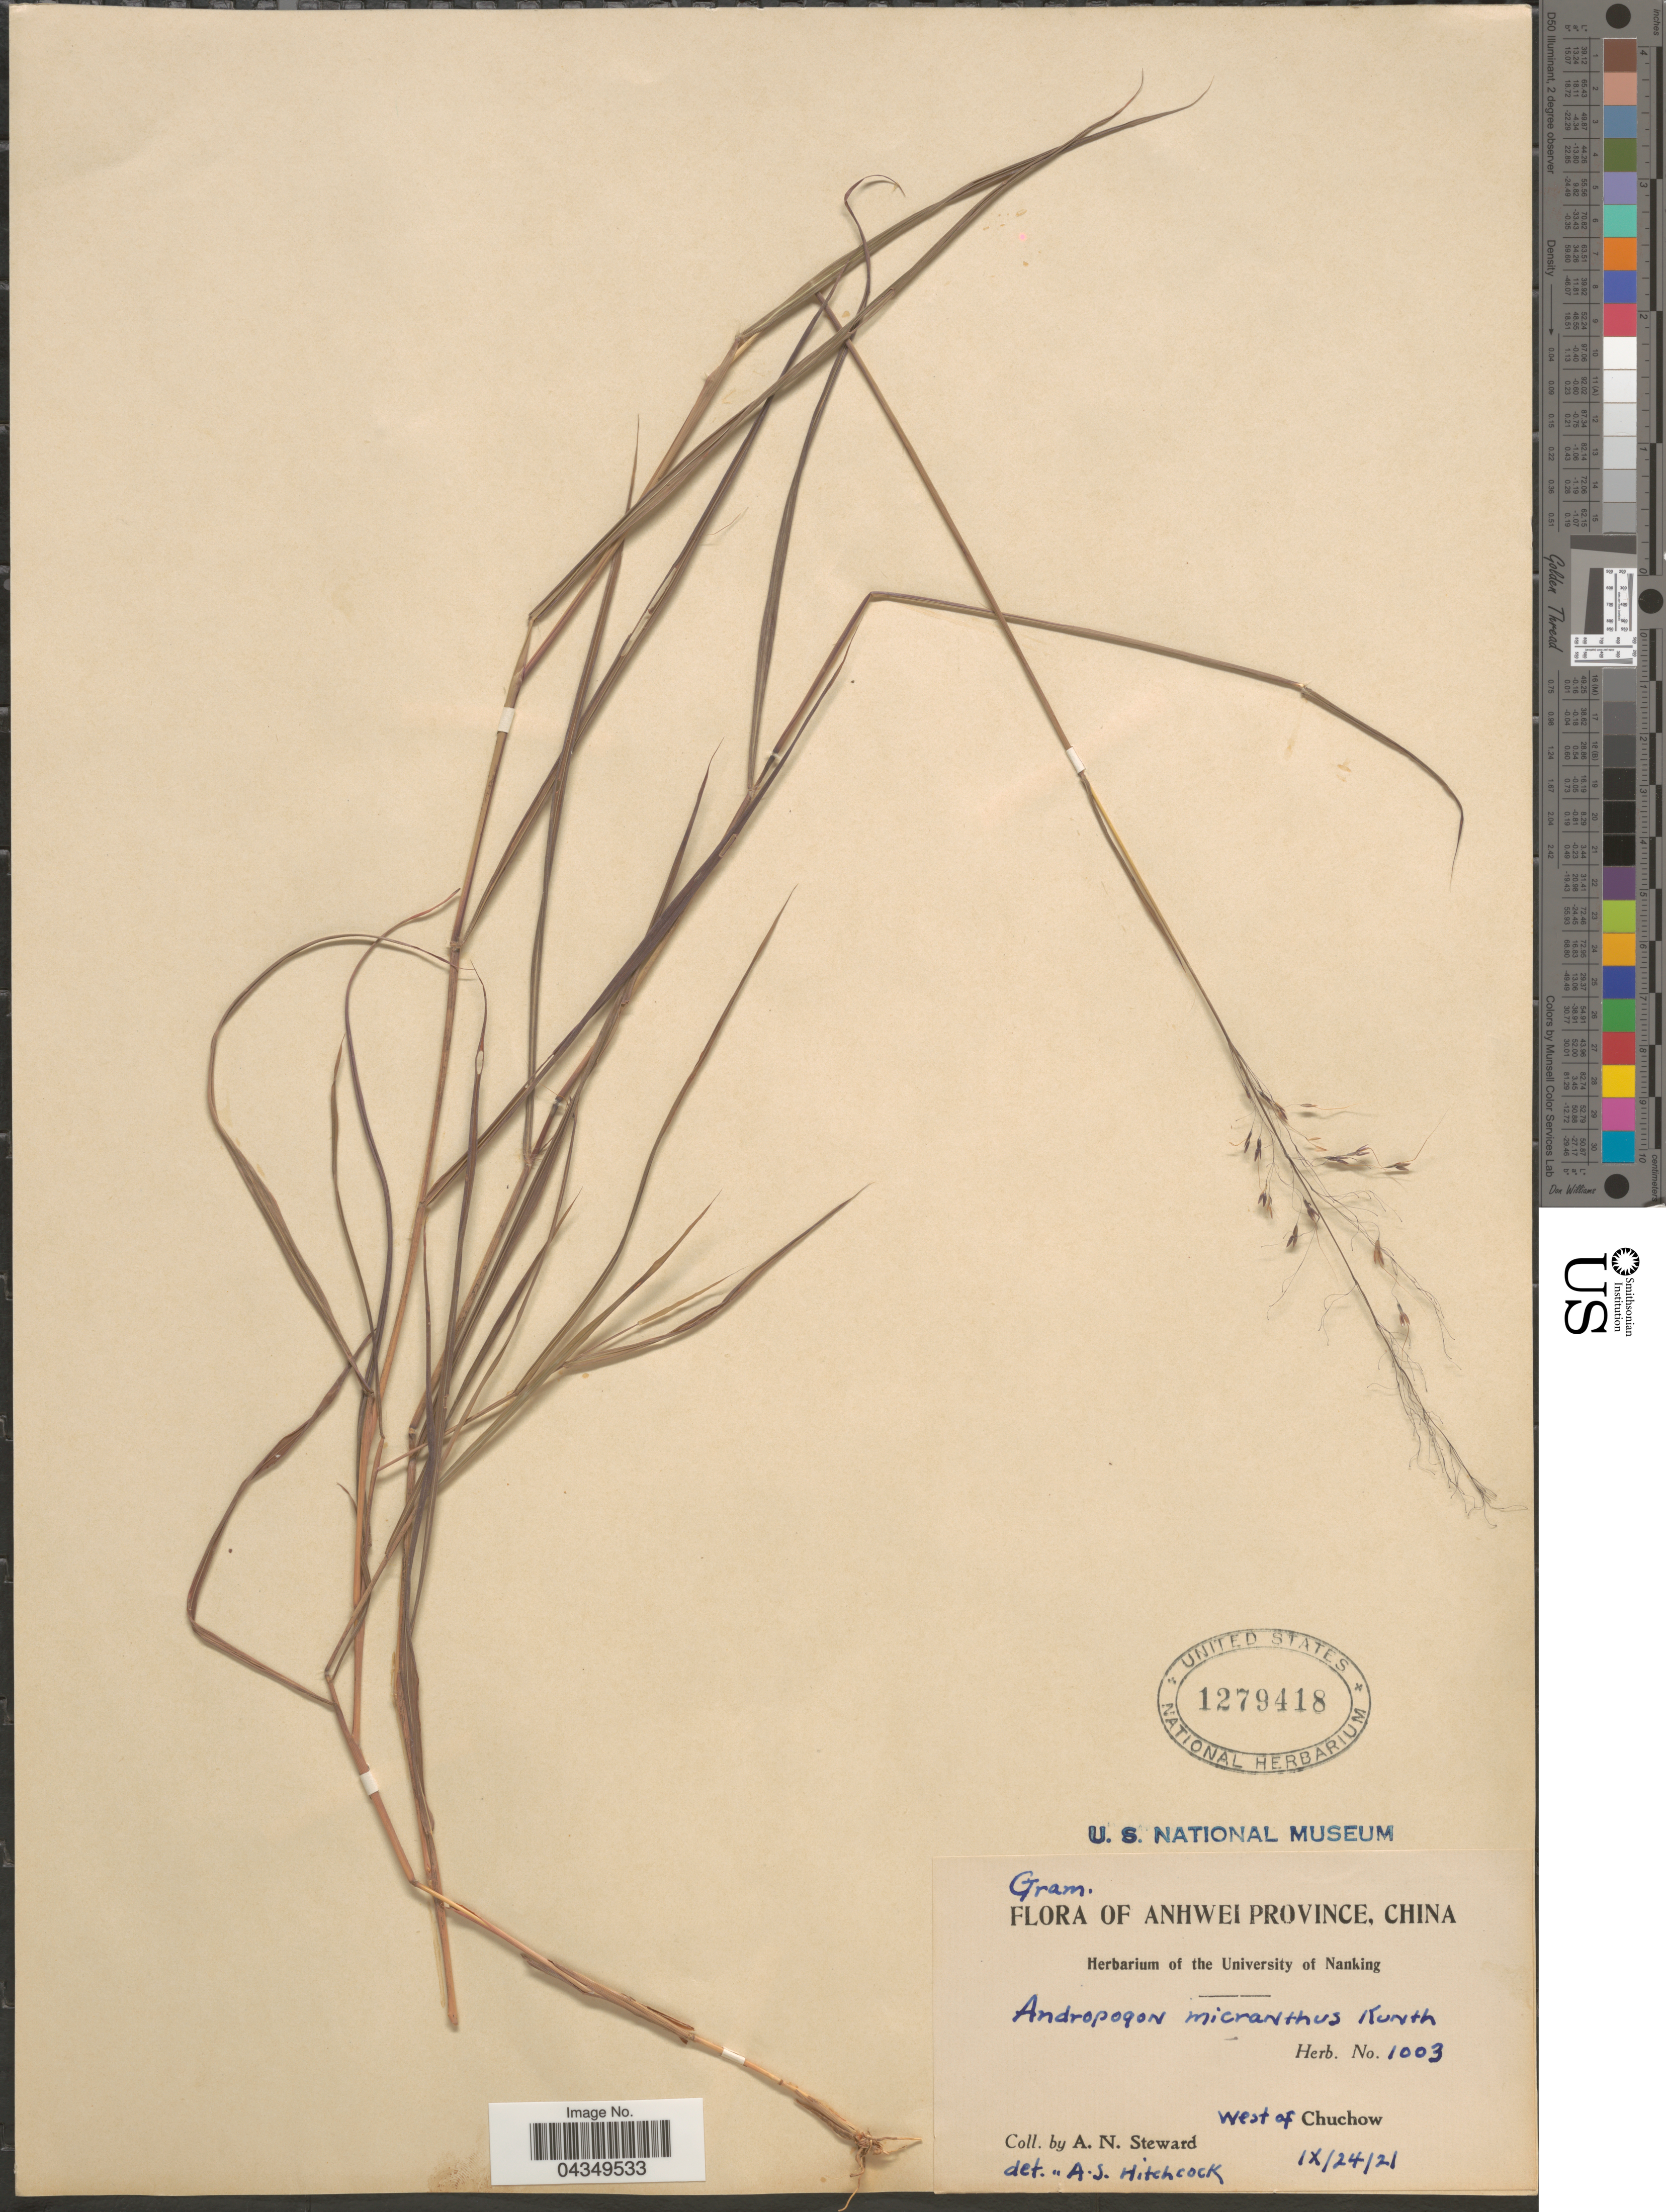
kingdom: Plantae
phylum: Tracheophyta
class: Liliopsida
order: Poales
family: Poaceae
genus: Capillipedium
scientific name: Capillipedium parviflorum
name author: (R. Br.) Stapf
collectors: A. N. Steward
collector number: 1003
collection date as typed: Transcribed d/m/y: 24/9/21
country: China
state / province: Anhui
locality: Anhwei Province. West of Chuchow.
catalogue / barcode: US 1279418